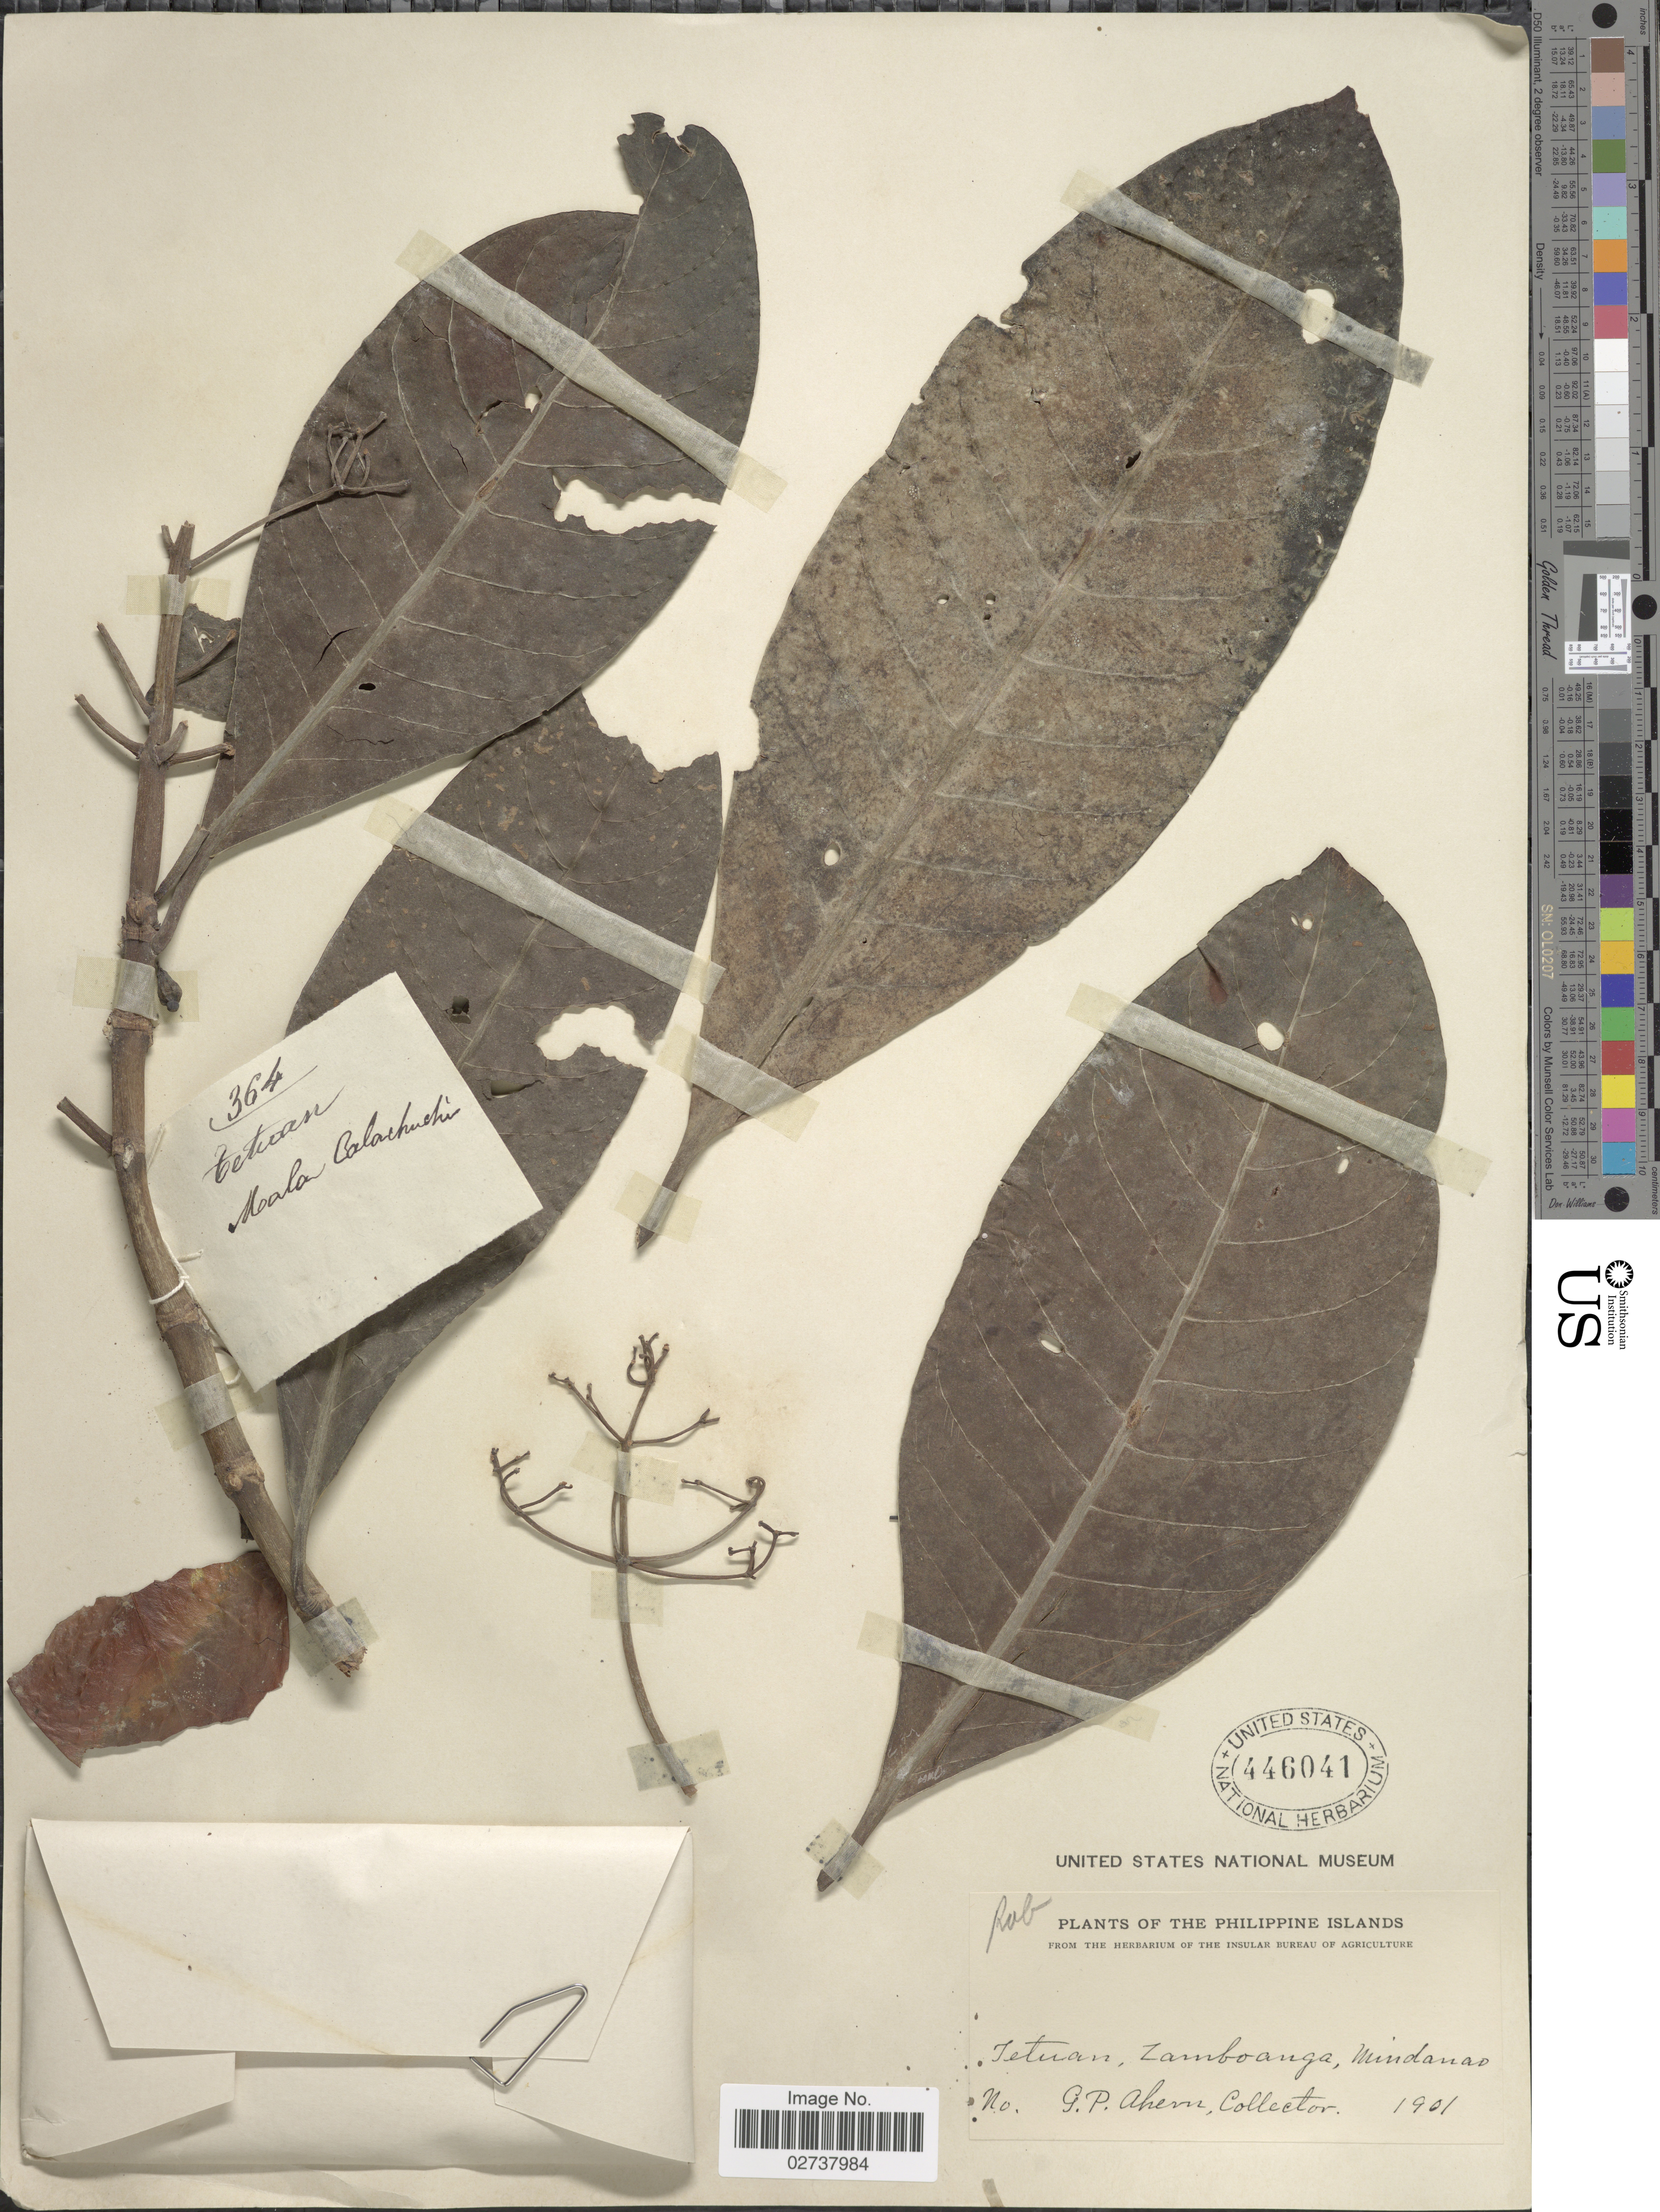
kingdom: Plantae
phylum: Tracheophyta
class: Magnoliopsida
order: Gentianales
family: Rubiaceae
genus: Psychotria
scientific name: Psychotria sp.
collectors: G. Ahern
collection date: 1901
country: Philippines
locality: Tetuan, Zamboanga, Mindanao.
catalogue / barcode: US 446041